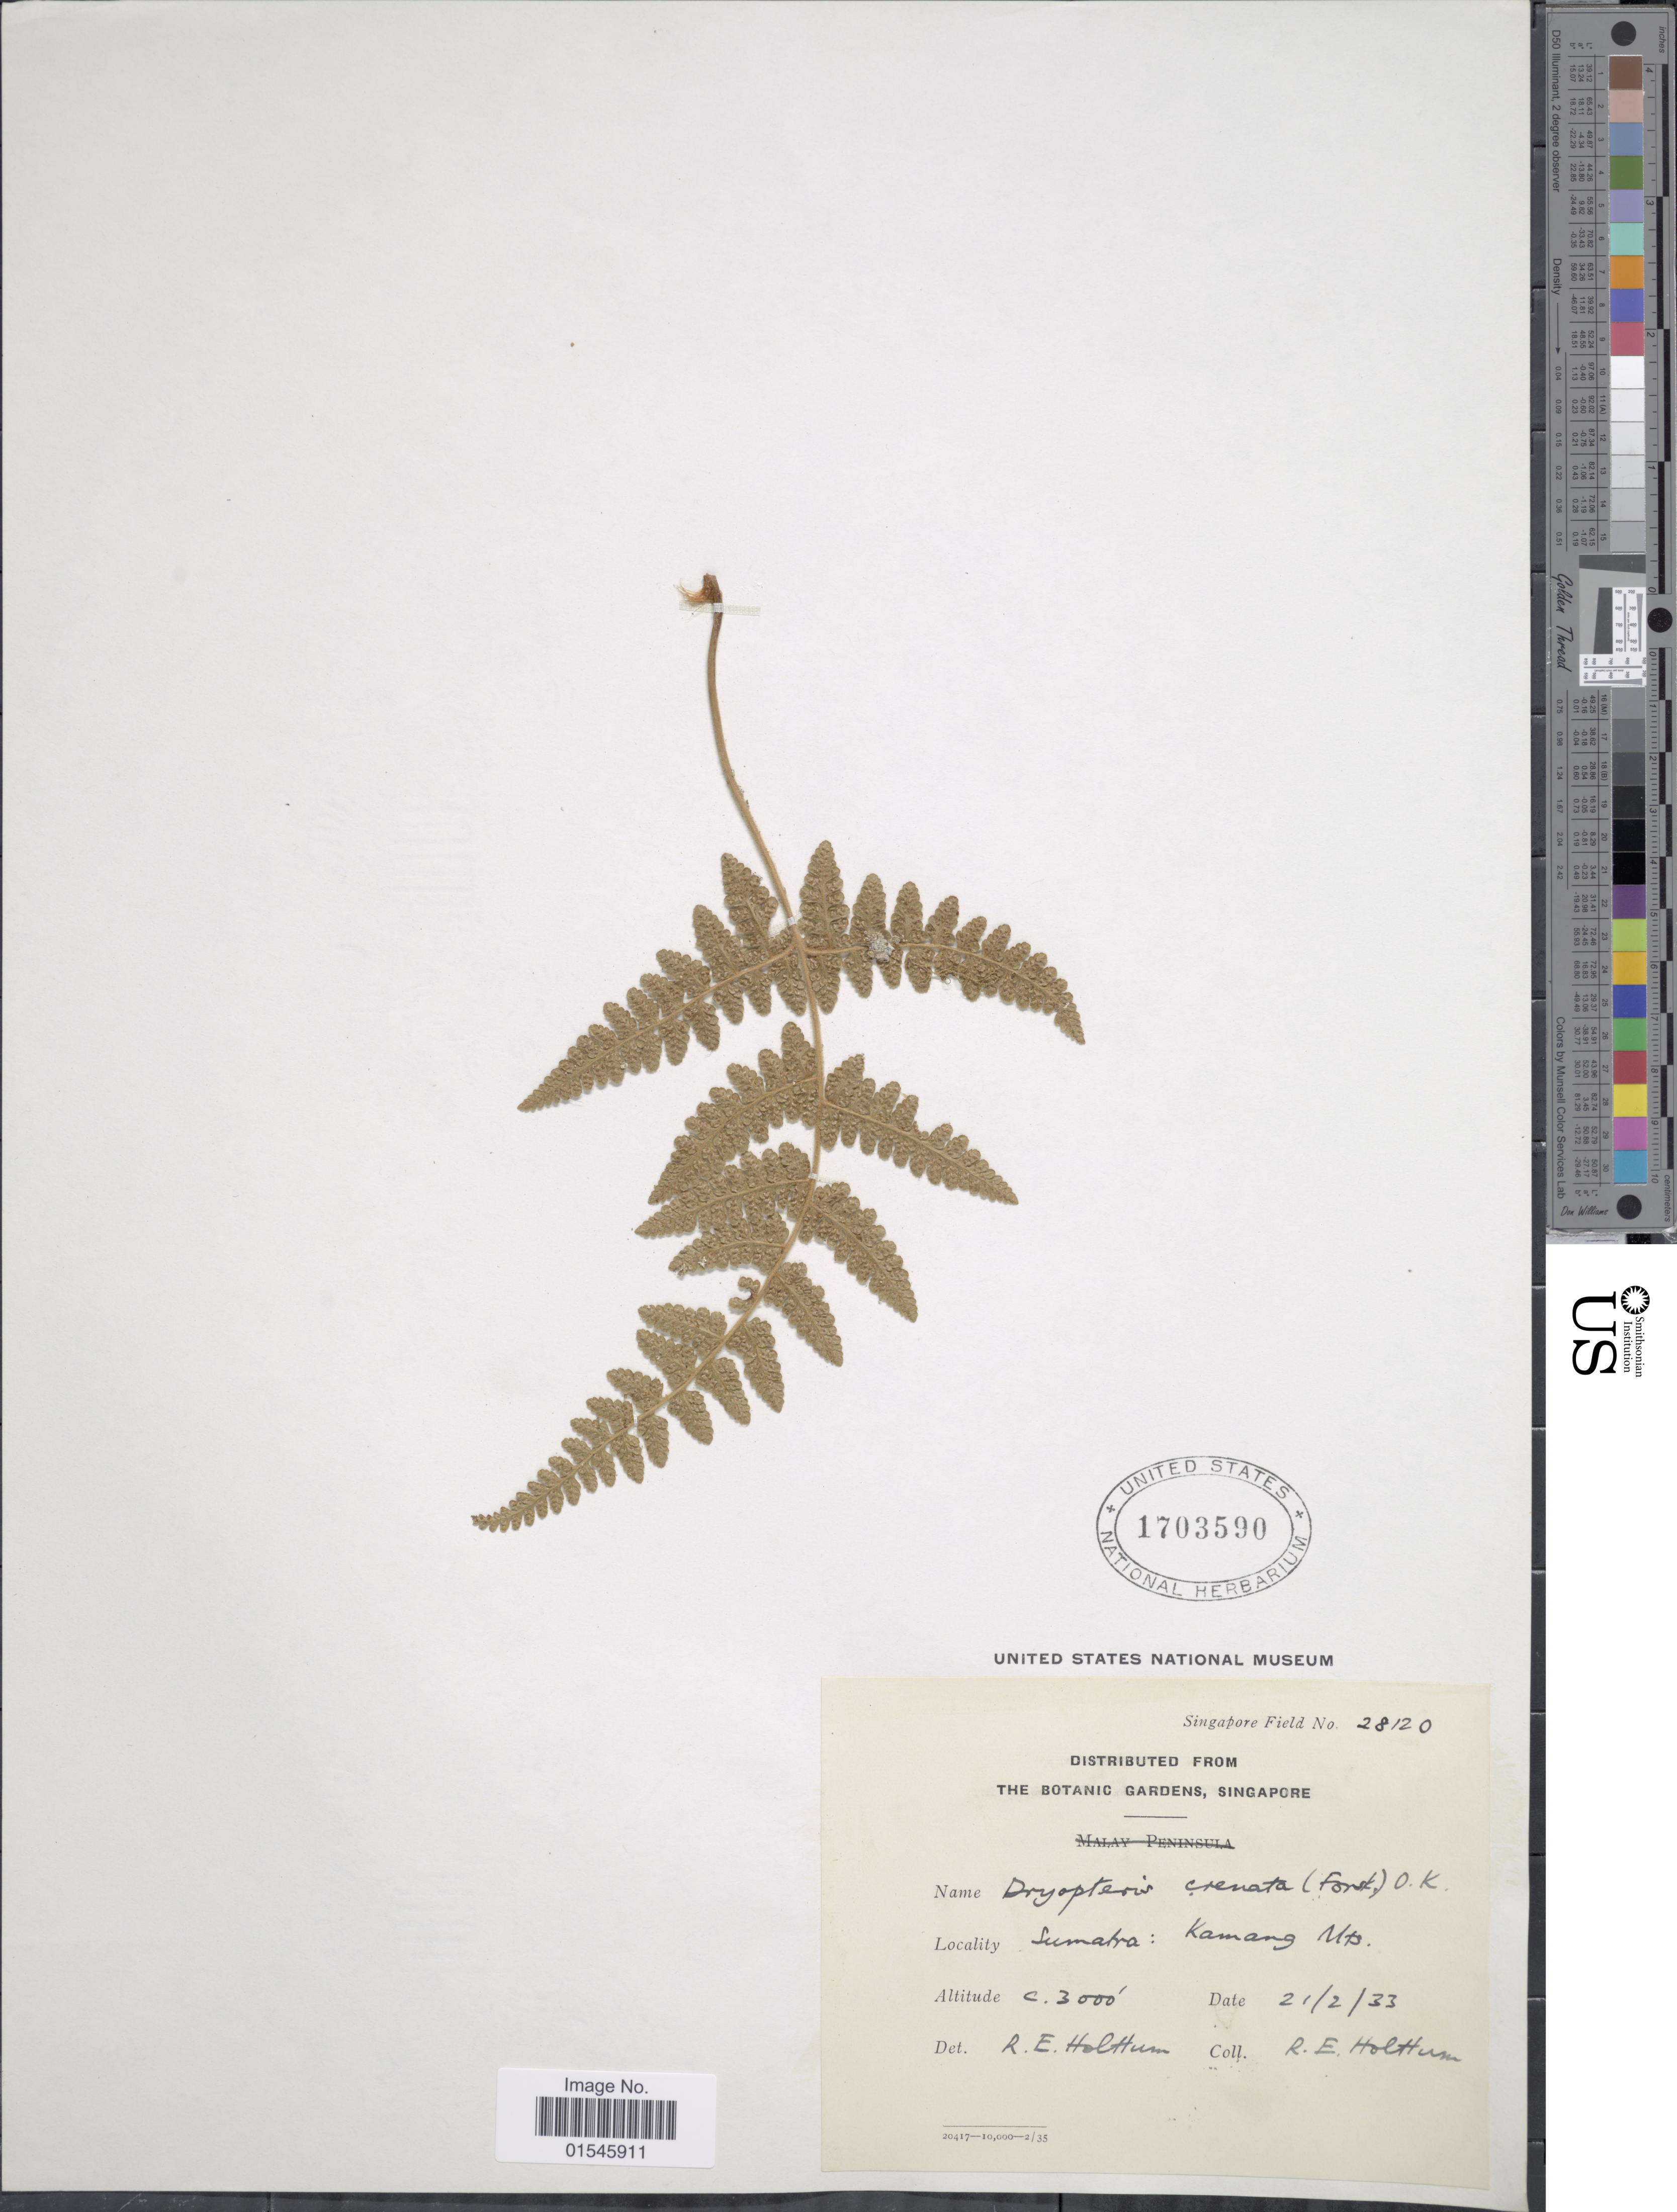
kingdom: Plantae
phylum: Tracheophyta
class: Polypodiopsida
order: Polypodiales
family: Hypodematiaceae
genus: Hypodematium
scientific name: Hypodematium crenatum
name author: (Forssk.) Kuhn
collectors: R. E. Holttum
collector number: Singapore Field 28120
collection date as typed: Transcribed d/m/y: 21/2/33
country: Indonesia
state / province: Sumatra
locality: Kamang Mts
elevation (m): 914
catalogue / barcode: US 1703590